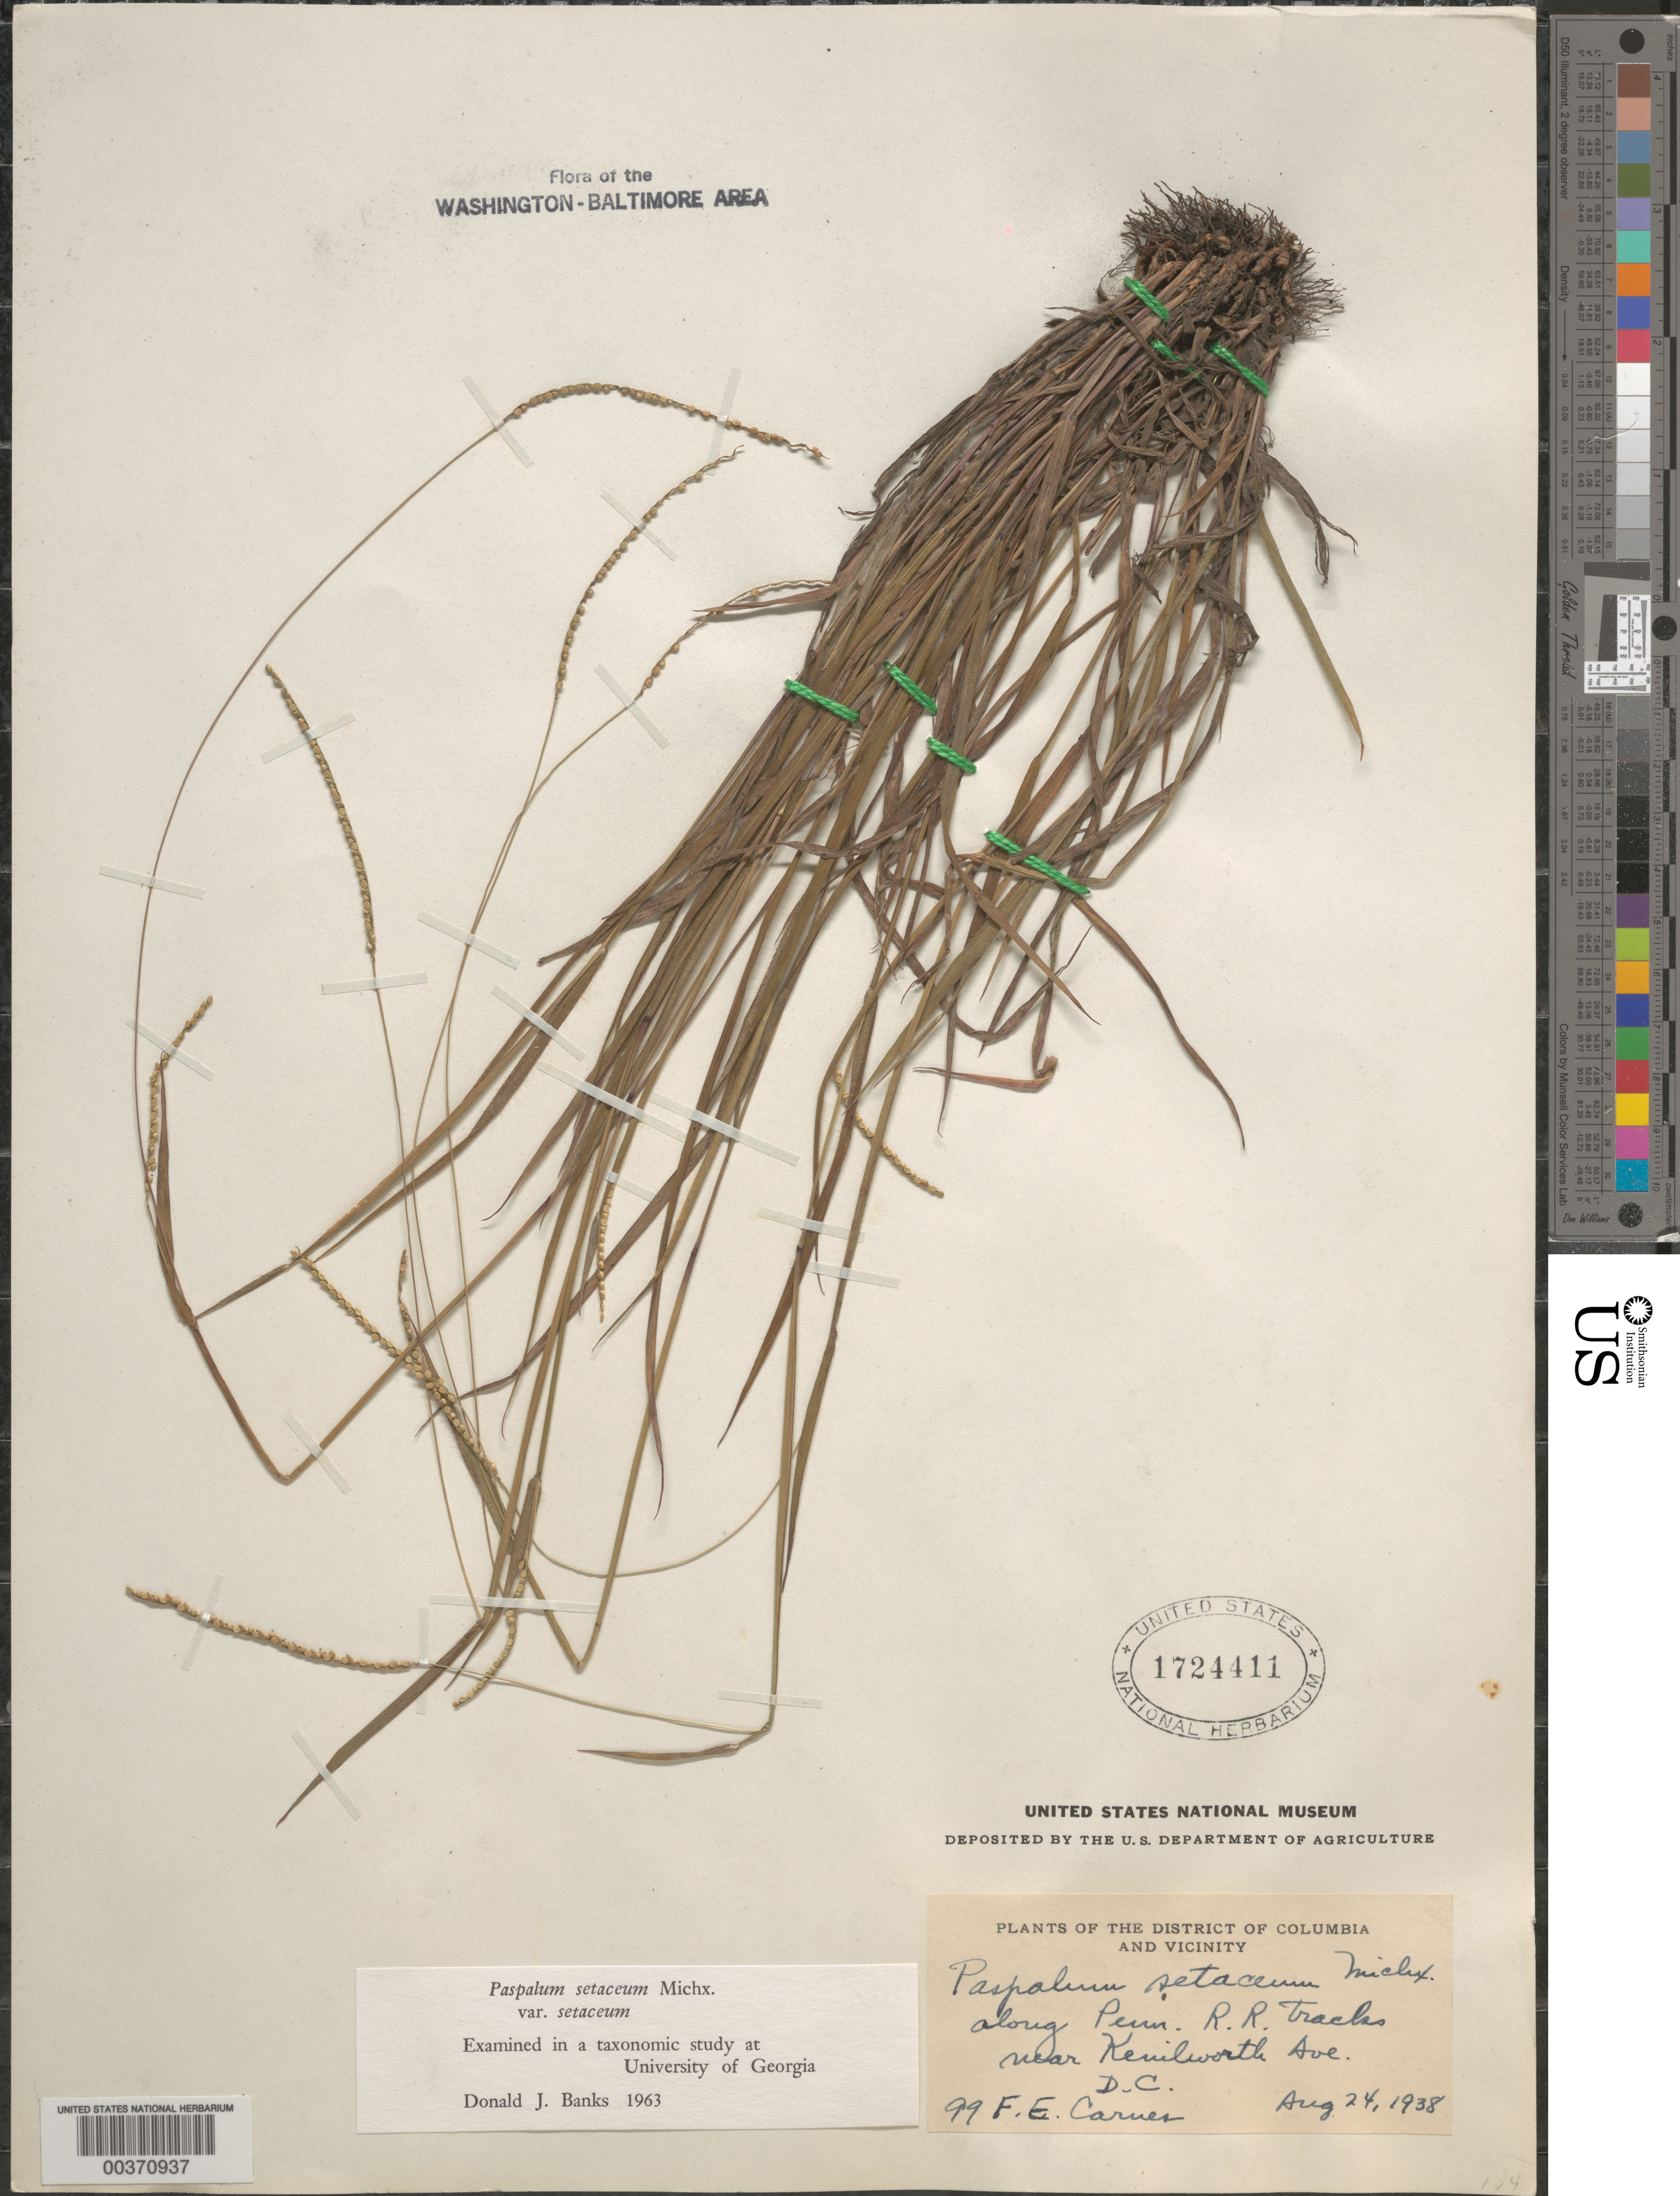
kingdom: Plantae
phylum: Tracheophyta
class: Liliopsida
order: Poales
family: Poaceae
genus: Paspalum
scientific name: Paspalum setaceum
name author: Michx.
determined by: Banks, D. J.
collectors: F. Carnes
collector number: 99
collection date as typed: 24 Aug 1938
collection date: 1938-08-24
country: United States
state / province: District of Columbia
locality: Near Kenilworth, along Penn. R.R. Tracks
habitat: Along R.R. tracks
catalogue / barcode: US 1724411